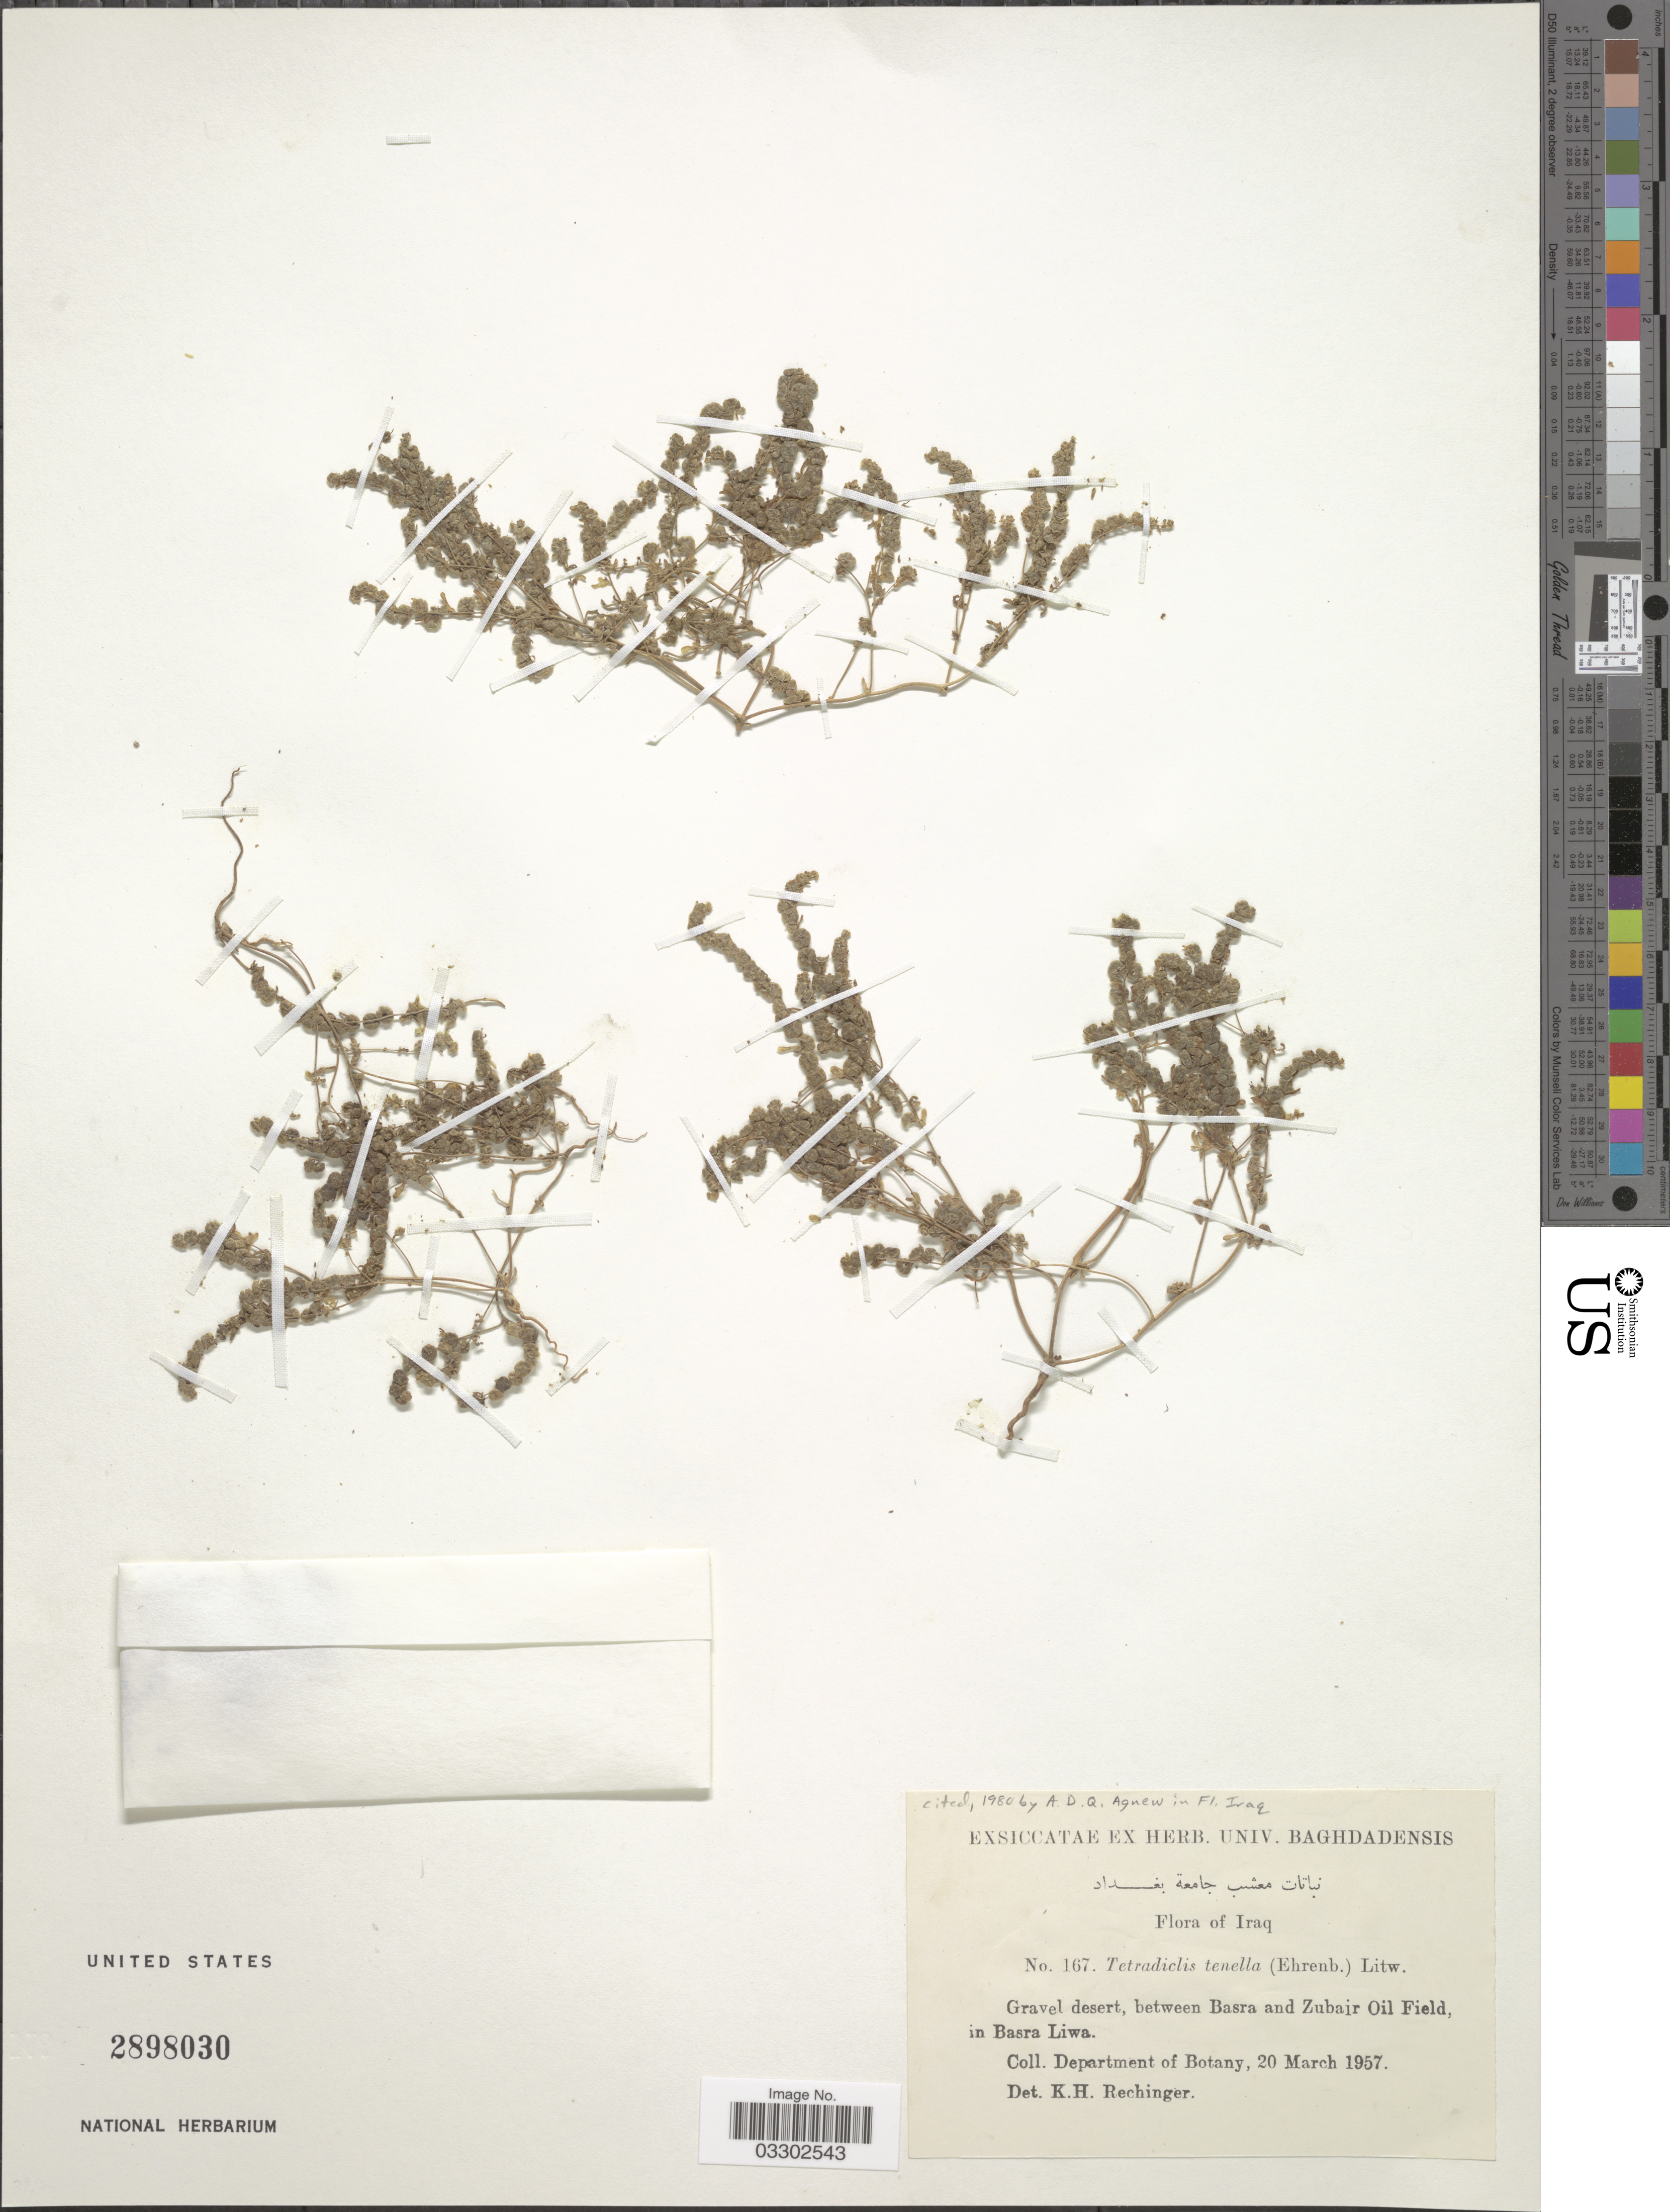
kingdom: Plantae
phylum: Tracheophyta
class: Magnoliopsida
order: Sapindales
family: Tetradiclidaceae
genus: Tetradiclis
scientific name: Tetradiclis tenella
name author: (Ehrenb.) Litv.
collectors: Department of Botany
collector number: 167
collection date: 1957-03-20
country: Iraq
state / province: Al Basrah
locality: Ravel desert, between Basra and Zubajr Oil Field, in Basra Liwa.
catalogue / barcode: US 2898030